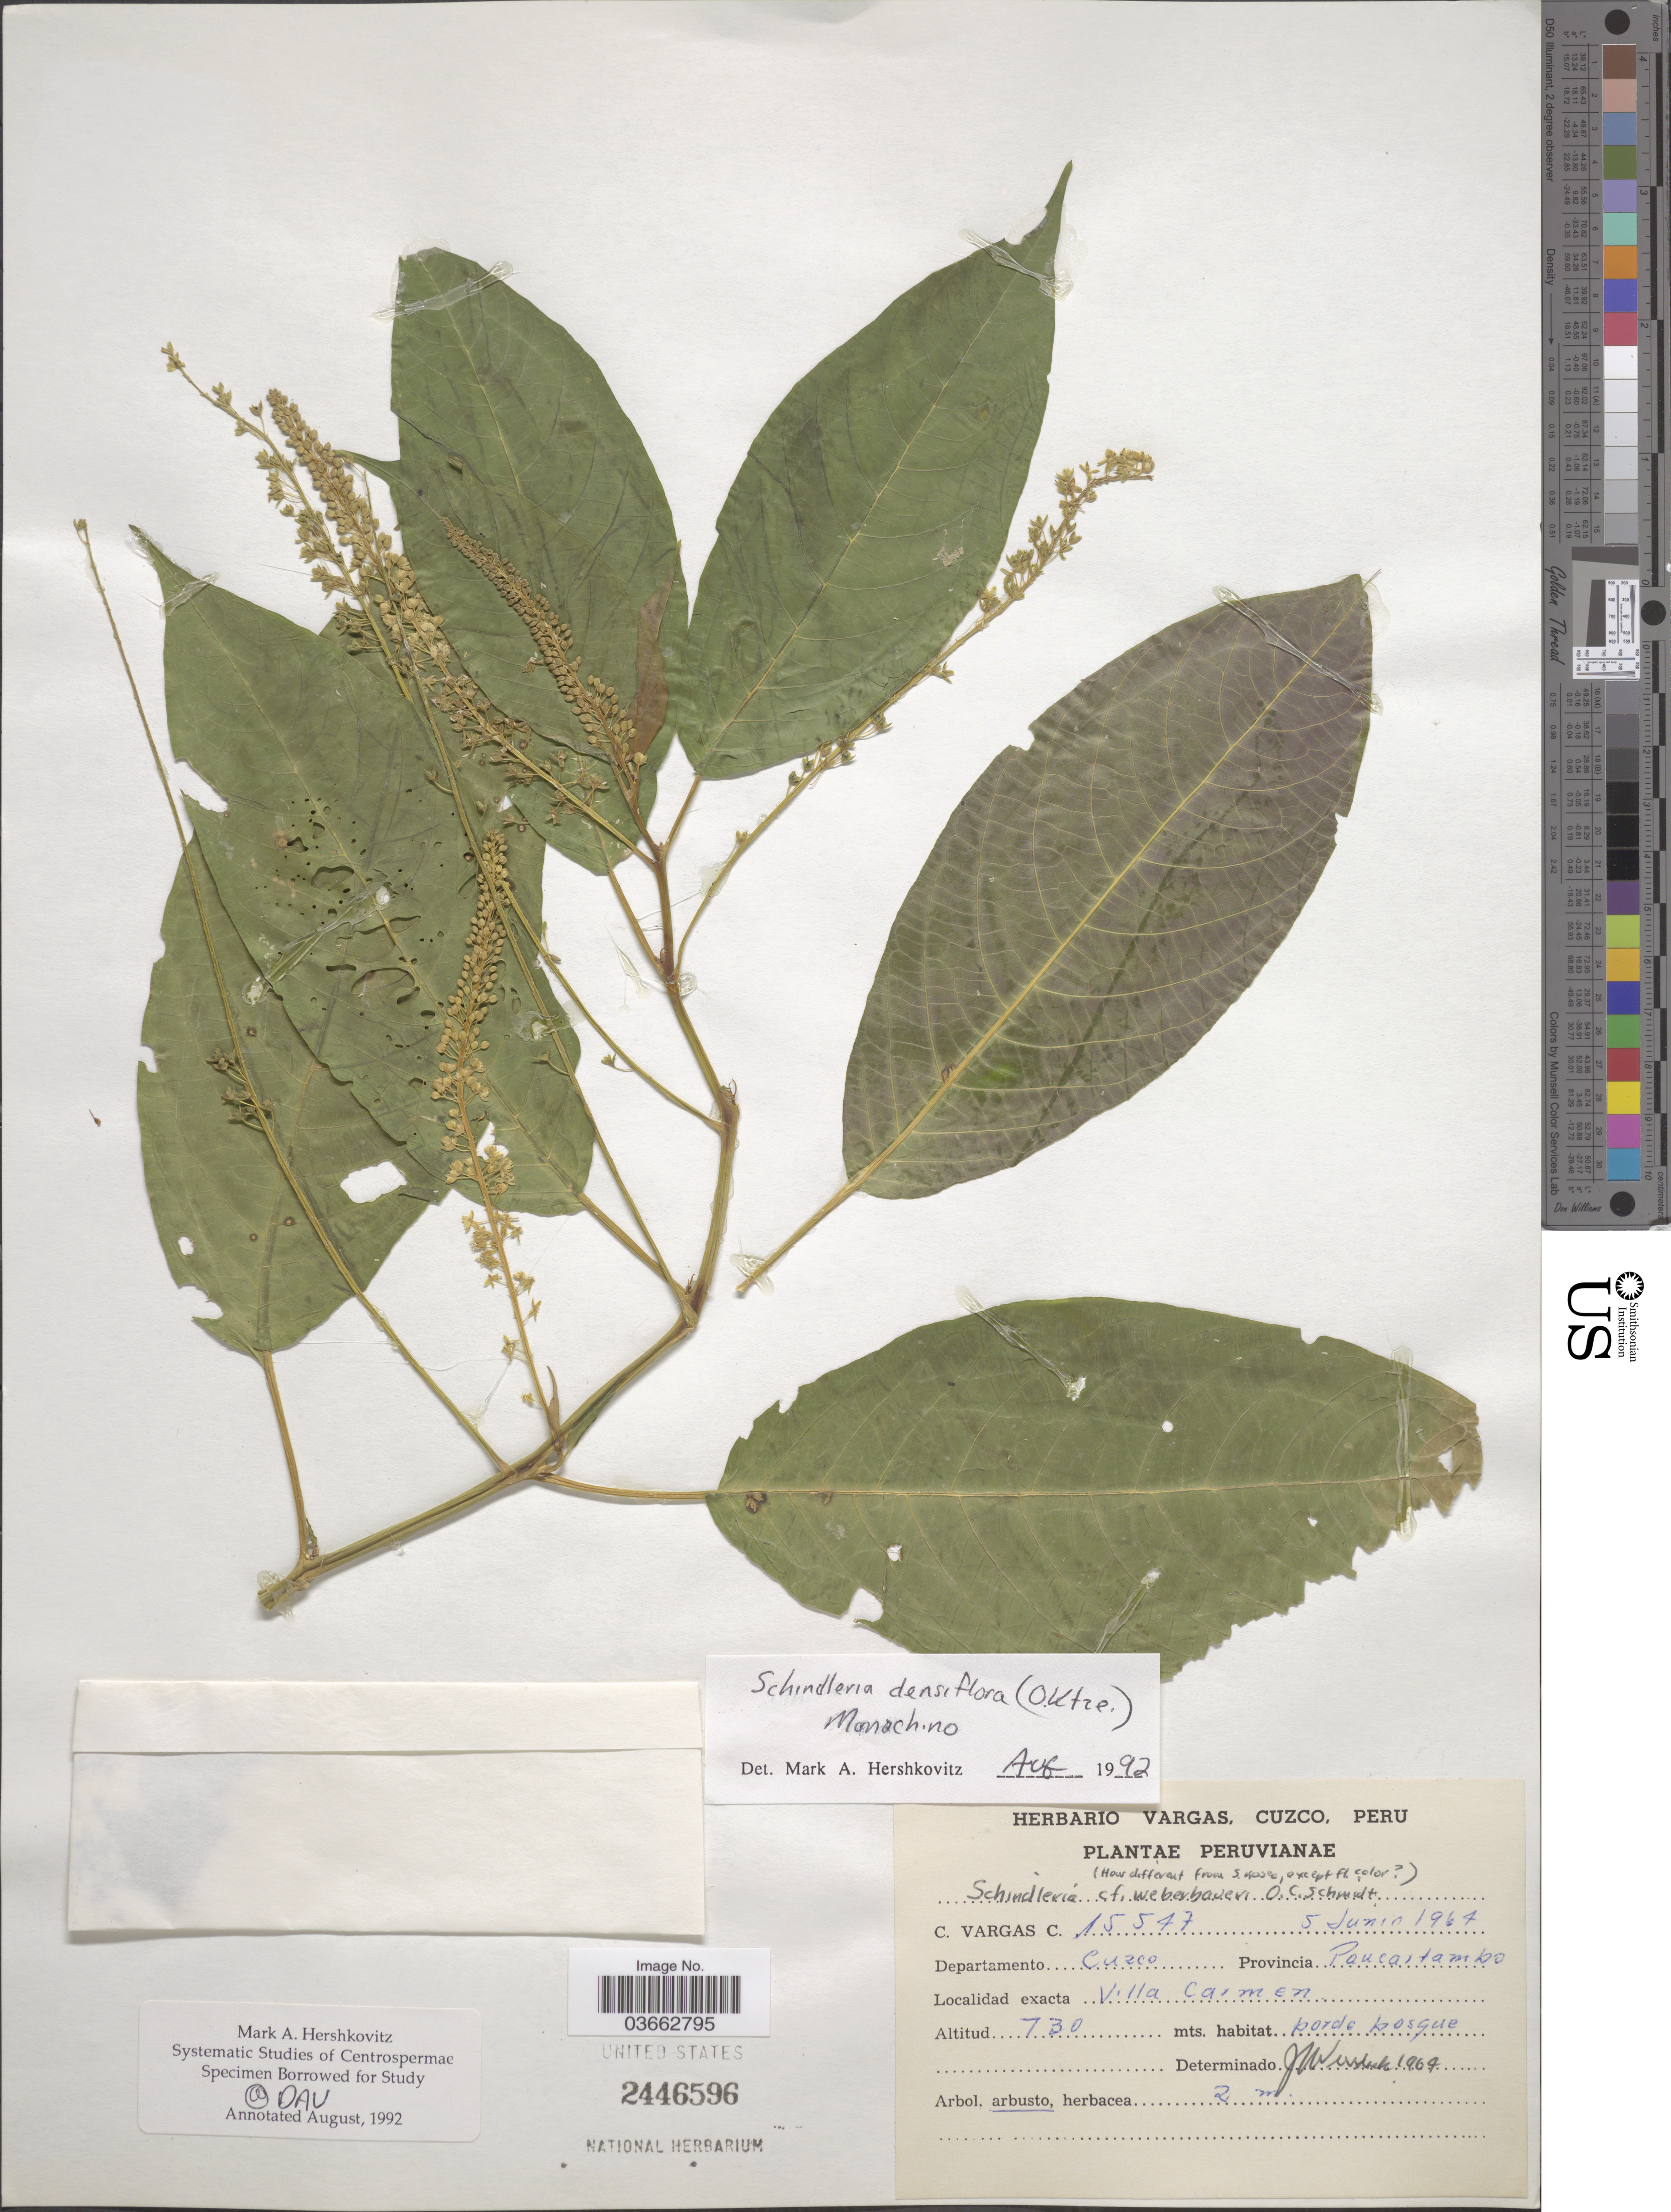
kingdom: Plantae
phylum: Tracheophyta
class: Magnoliopsida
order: Caryophyllales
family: Phytolaccaceae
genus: Schindleria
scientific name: Schindleria densiflora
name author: (Kuntze) Monach.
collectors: C. Vargas Calderón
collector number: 15547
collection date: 1964-06-05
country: Peru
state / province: Cusco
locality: Departamento Cuzco. Provincia Paucartambo. Villa Carmen.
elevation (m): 730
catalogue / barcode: US 2446596